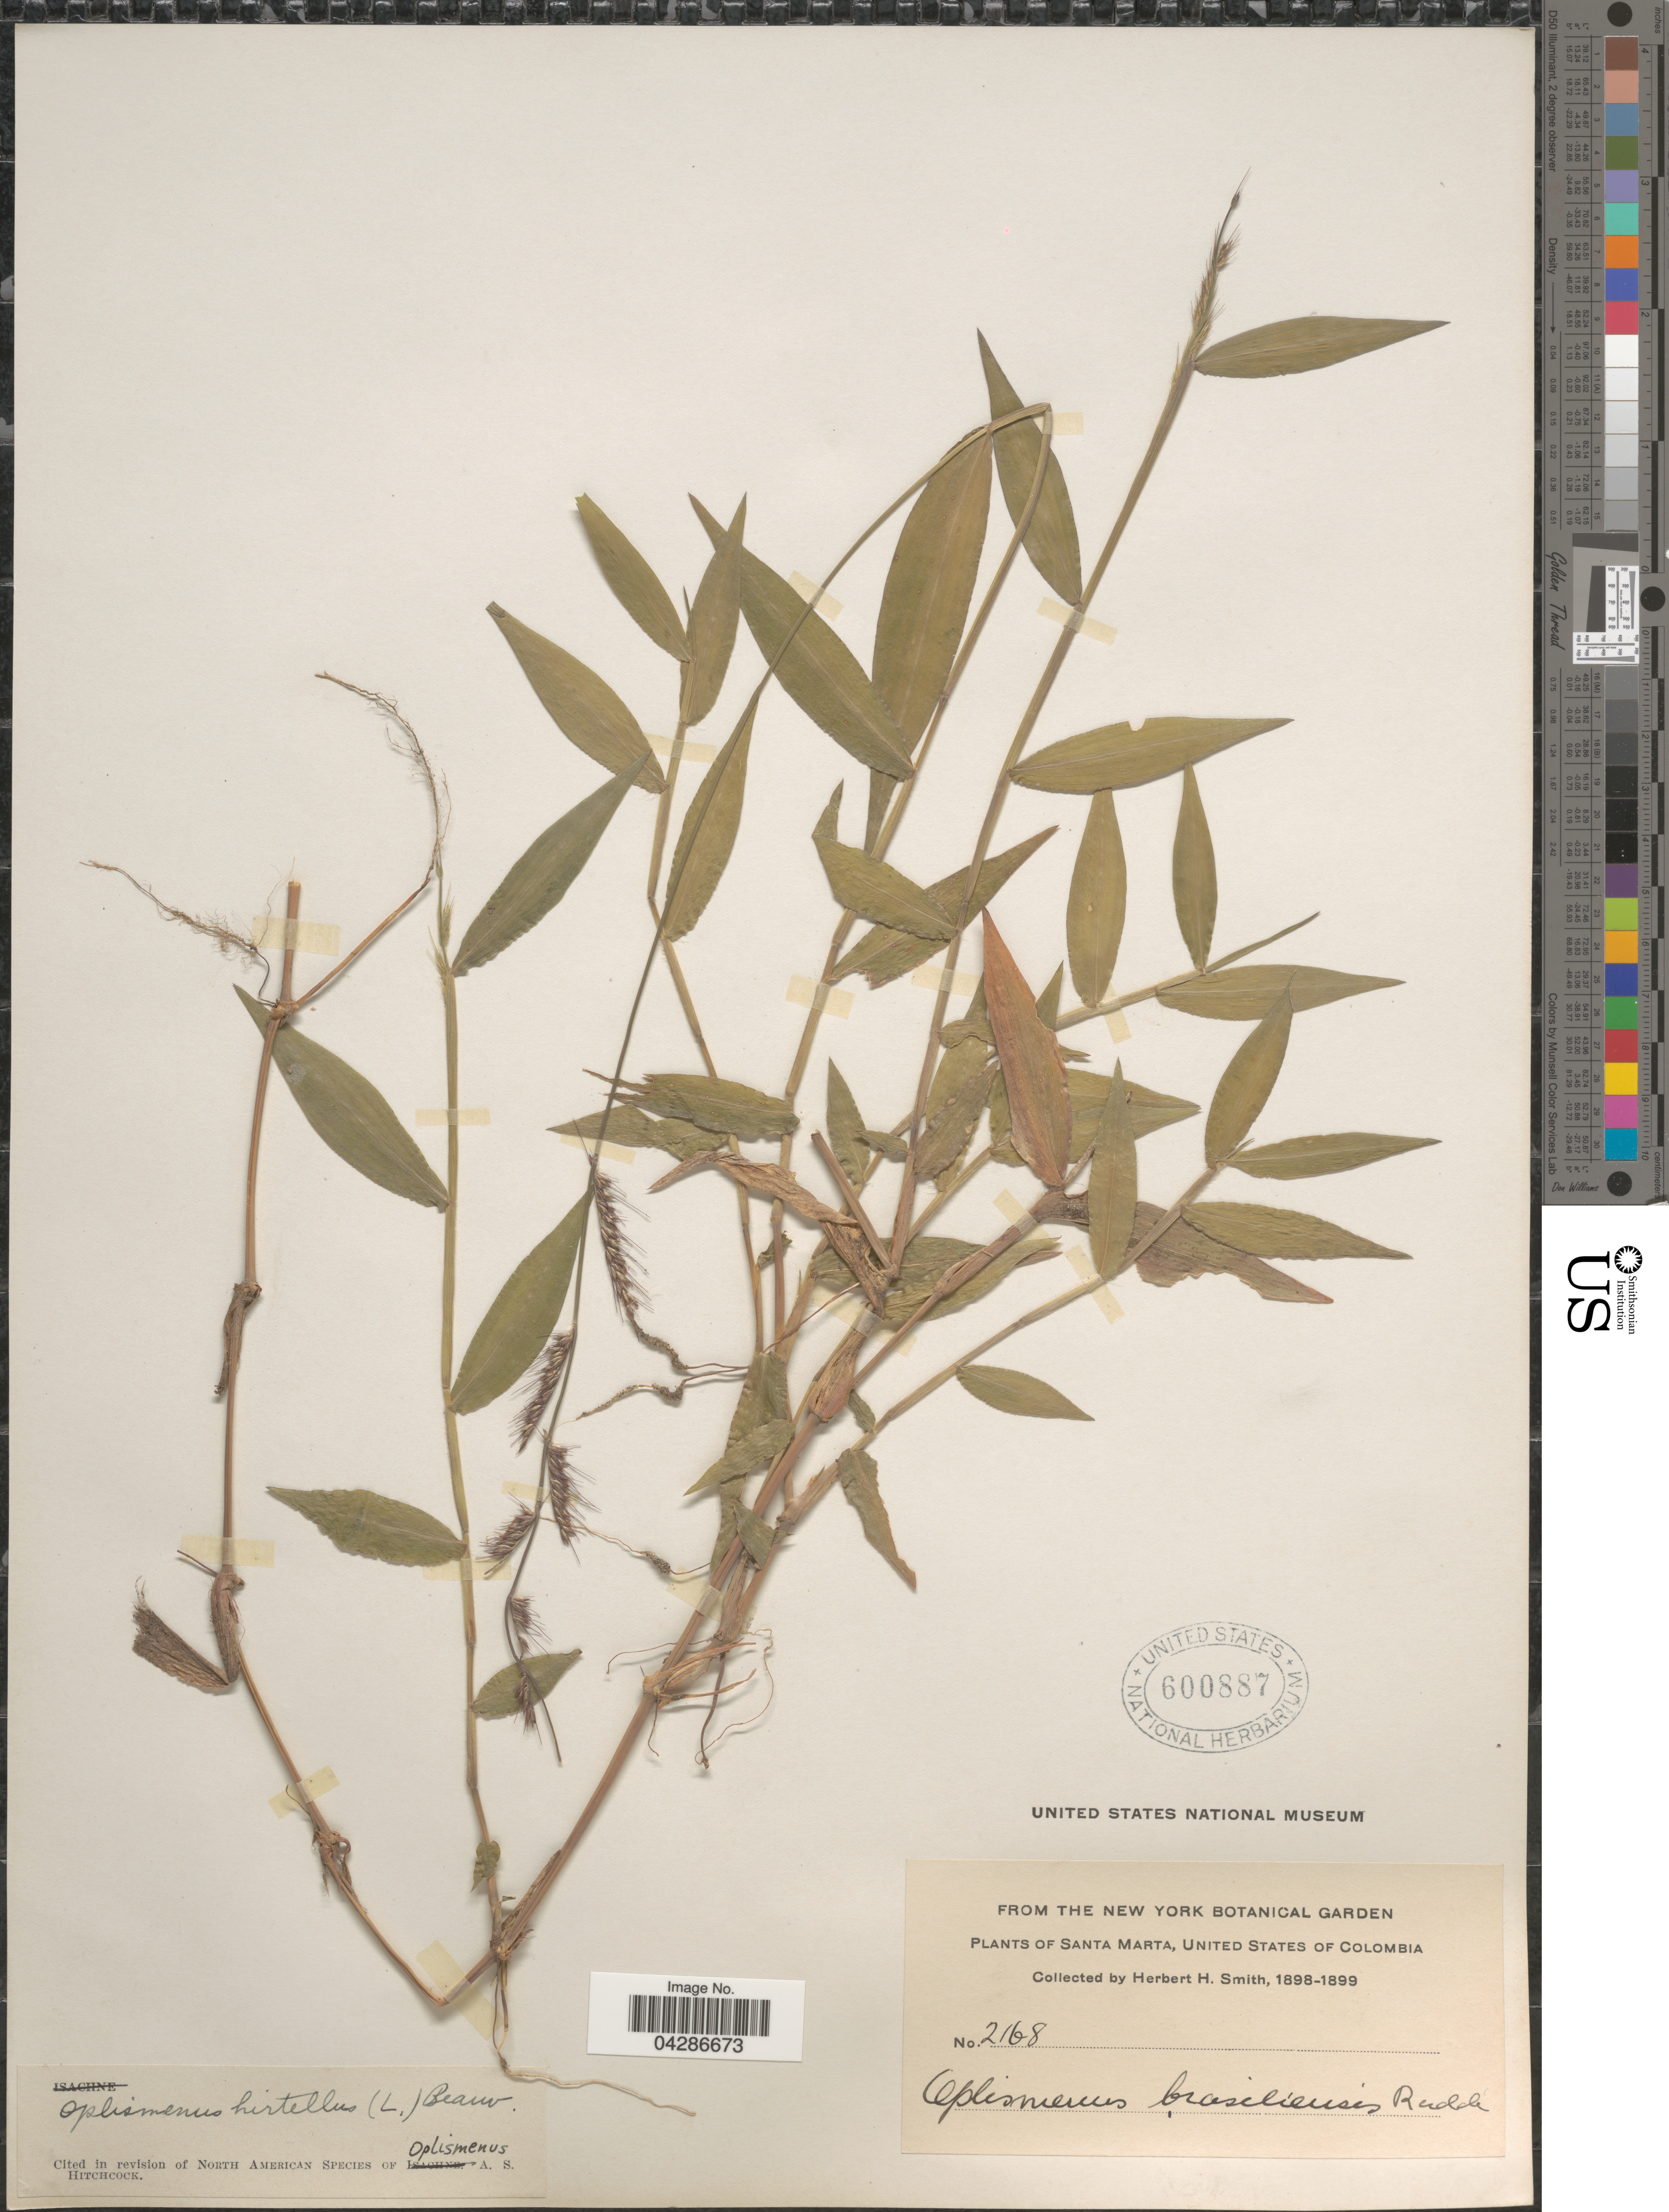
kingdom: Plantae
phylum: Tracheophyta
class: Liliopsida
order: Poales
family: Poaceae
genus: Oplismenus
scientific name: Oplismenus hirtellus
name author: (L.) P. Beauv.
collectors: Herbert H. Smith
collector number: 2168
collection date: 1898/1899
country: Colombia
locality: Santa Marta, United States of Colombia.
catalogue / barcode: US 600887